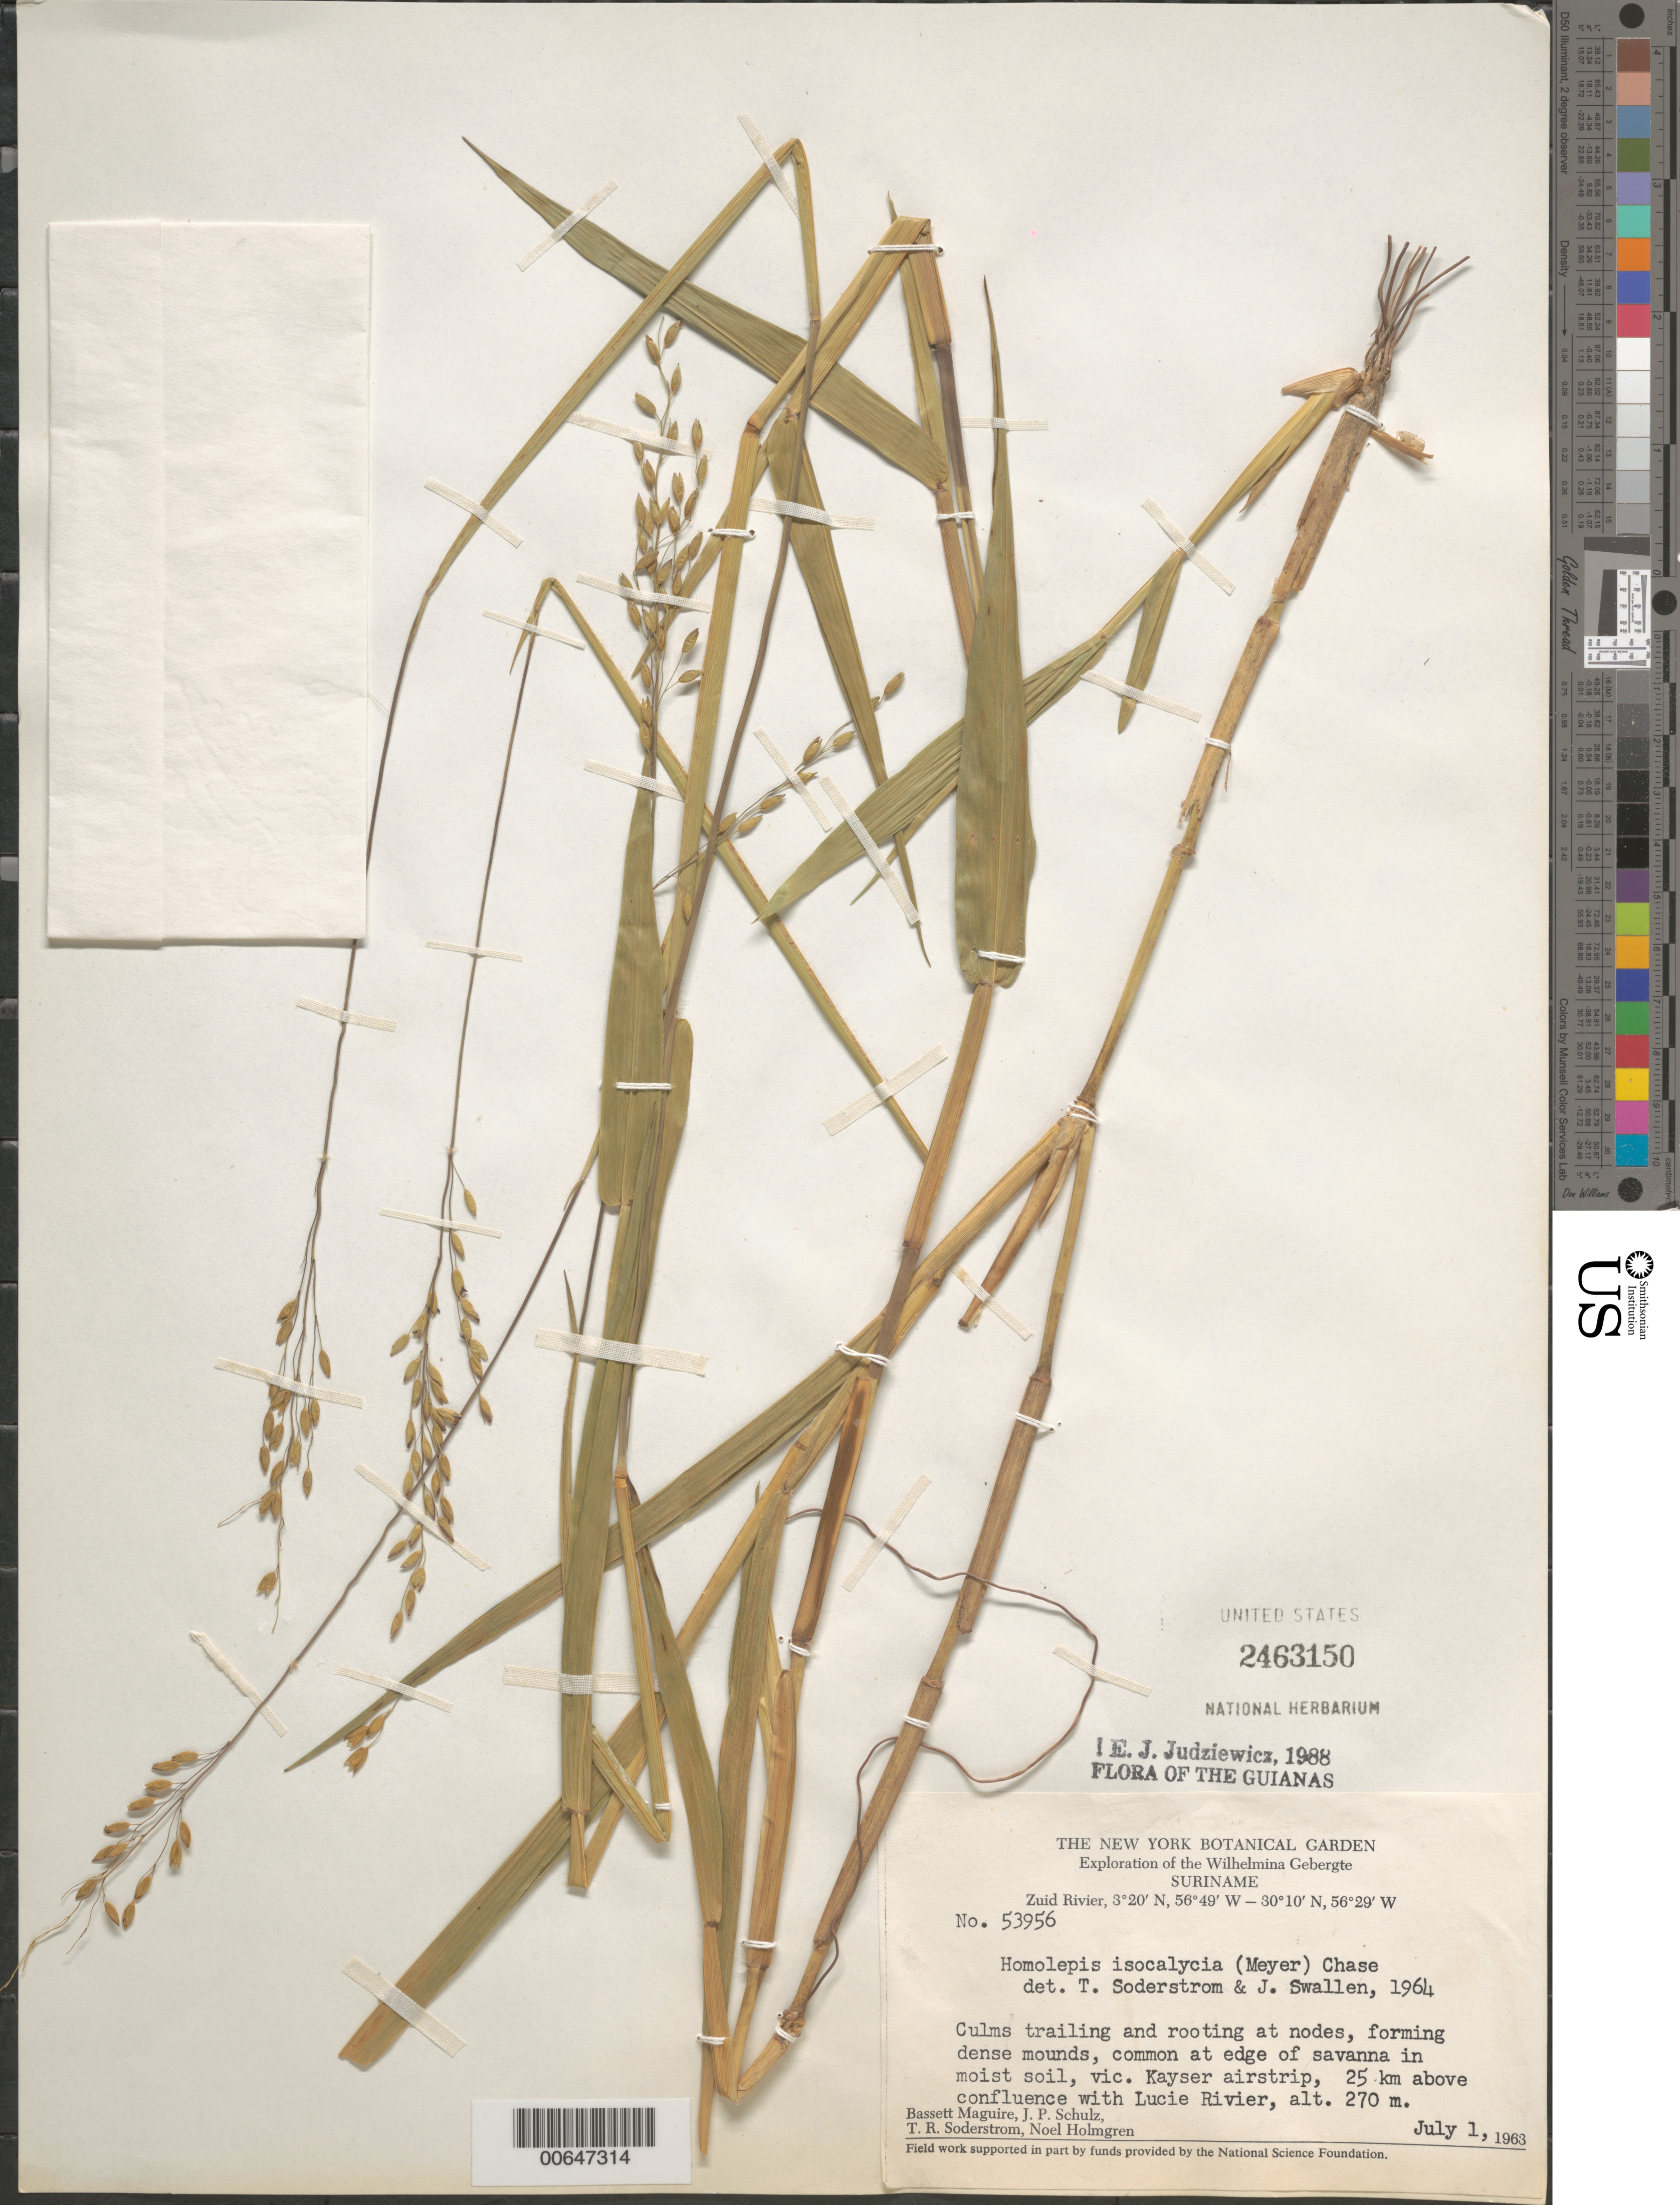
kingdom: Plantae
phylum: Tracheophyta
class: Liliopsida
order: Poales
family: Poaceae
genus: Homolepis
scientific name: Homolepis isocalycia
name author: (G. Mey.) Chase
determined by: Judziewicz, E. J.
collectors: B. Maguire, J. P. Schulz, T. R. Soderstrom & N. H. Holmgren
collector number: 53956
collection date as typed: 1-Jul-63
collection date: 1963-07-01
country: Suriname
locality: Kayser Airstrip, Zuid R., 45 km above confl. with Lucie R., Wilhelmina Gebergte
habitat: Forming dense mounds, at edge of savanna in moist soil.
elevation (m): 270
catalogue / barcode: US 2463150